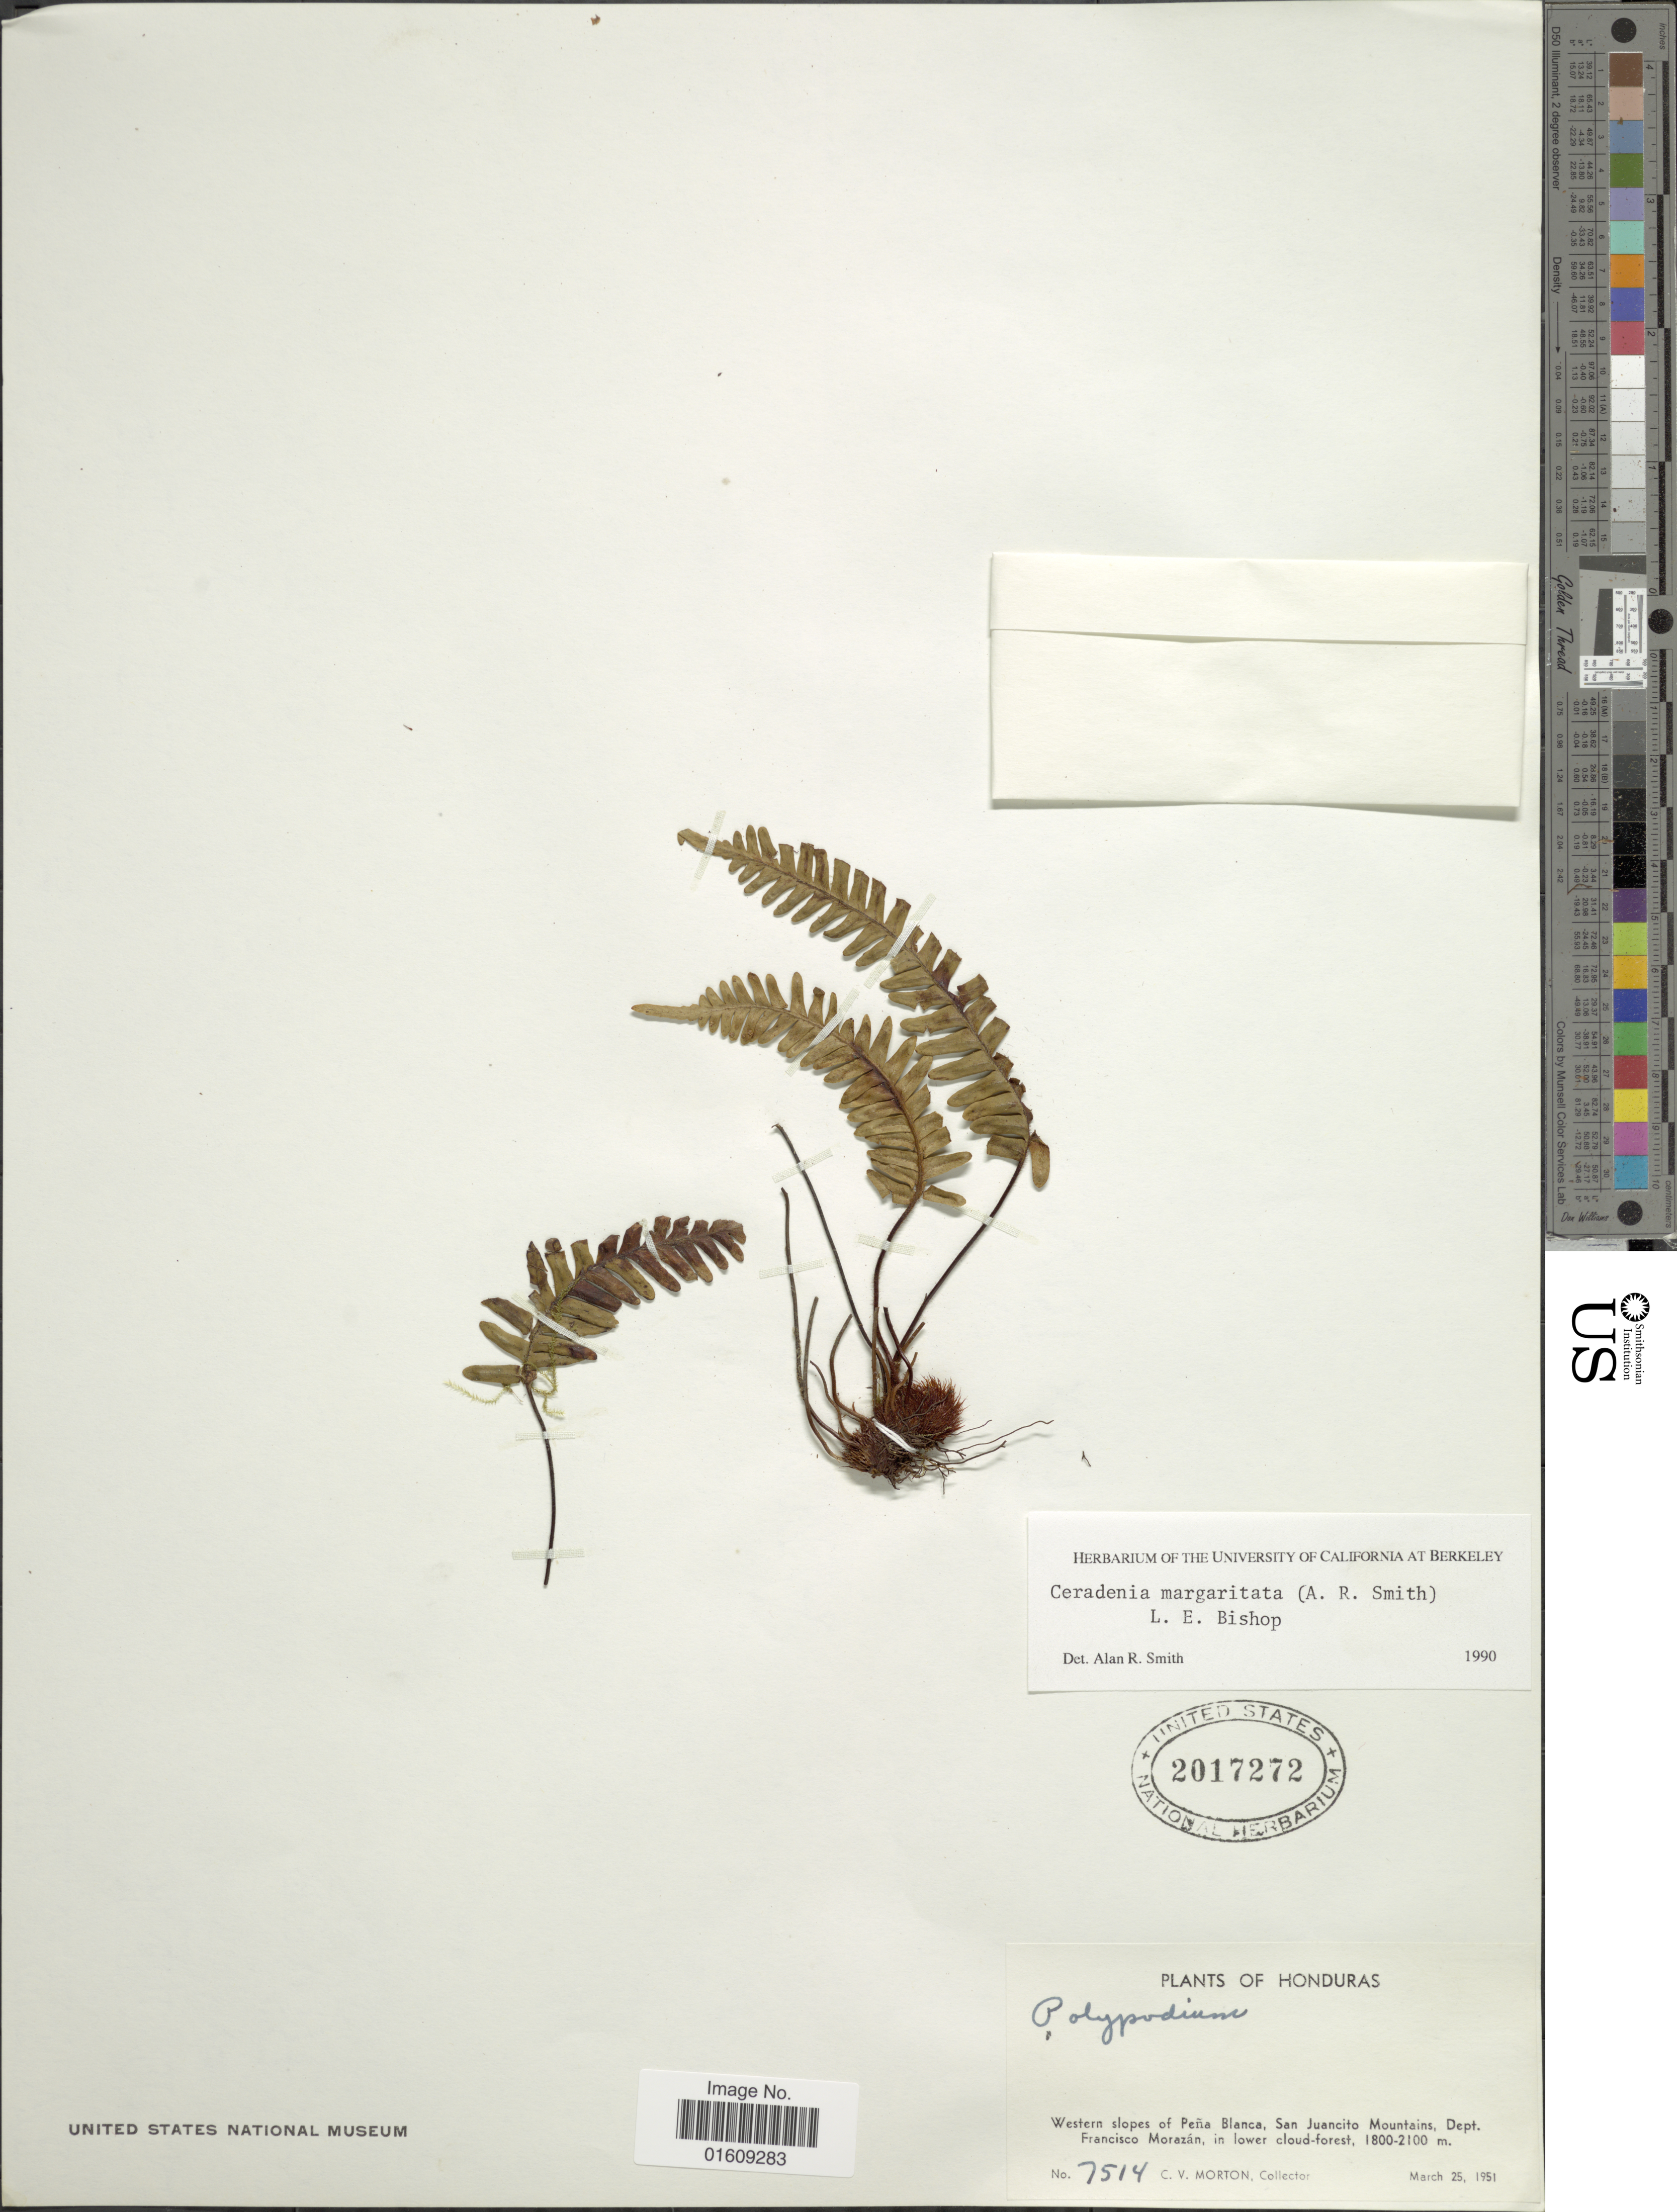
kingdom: Plantae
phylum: Tracheophyta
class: Polypodiopsida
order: Polypodiales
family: Polypodiaceae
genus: Ceradenia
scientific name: Ceradenia margaritata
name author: (A.R. Sm.) L.E. Bishop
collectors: C. V. Morton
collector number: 7514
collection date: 1951-03-25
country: Honduras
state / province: Fco. Morazán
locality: Honduras, Western slopes of Peña Blanca, San Juancito Mountains, Dept. Francisco Morazán.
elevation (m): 1800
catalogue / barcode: US 2017272